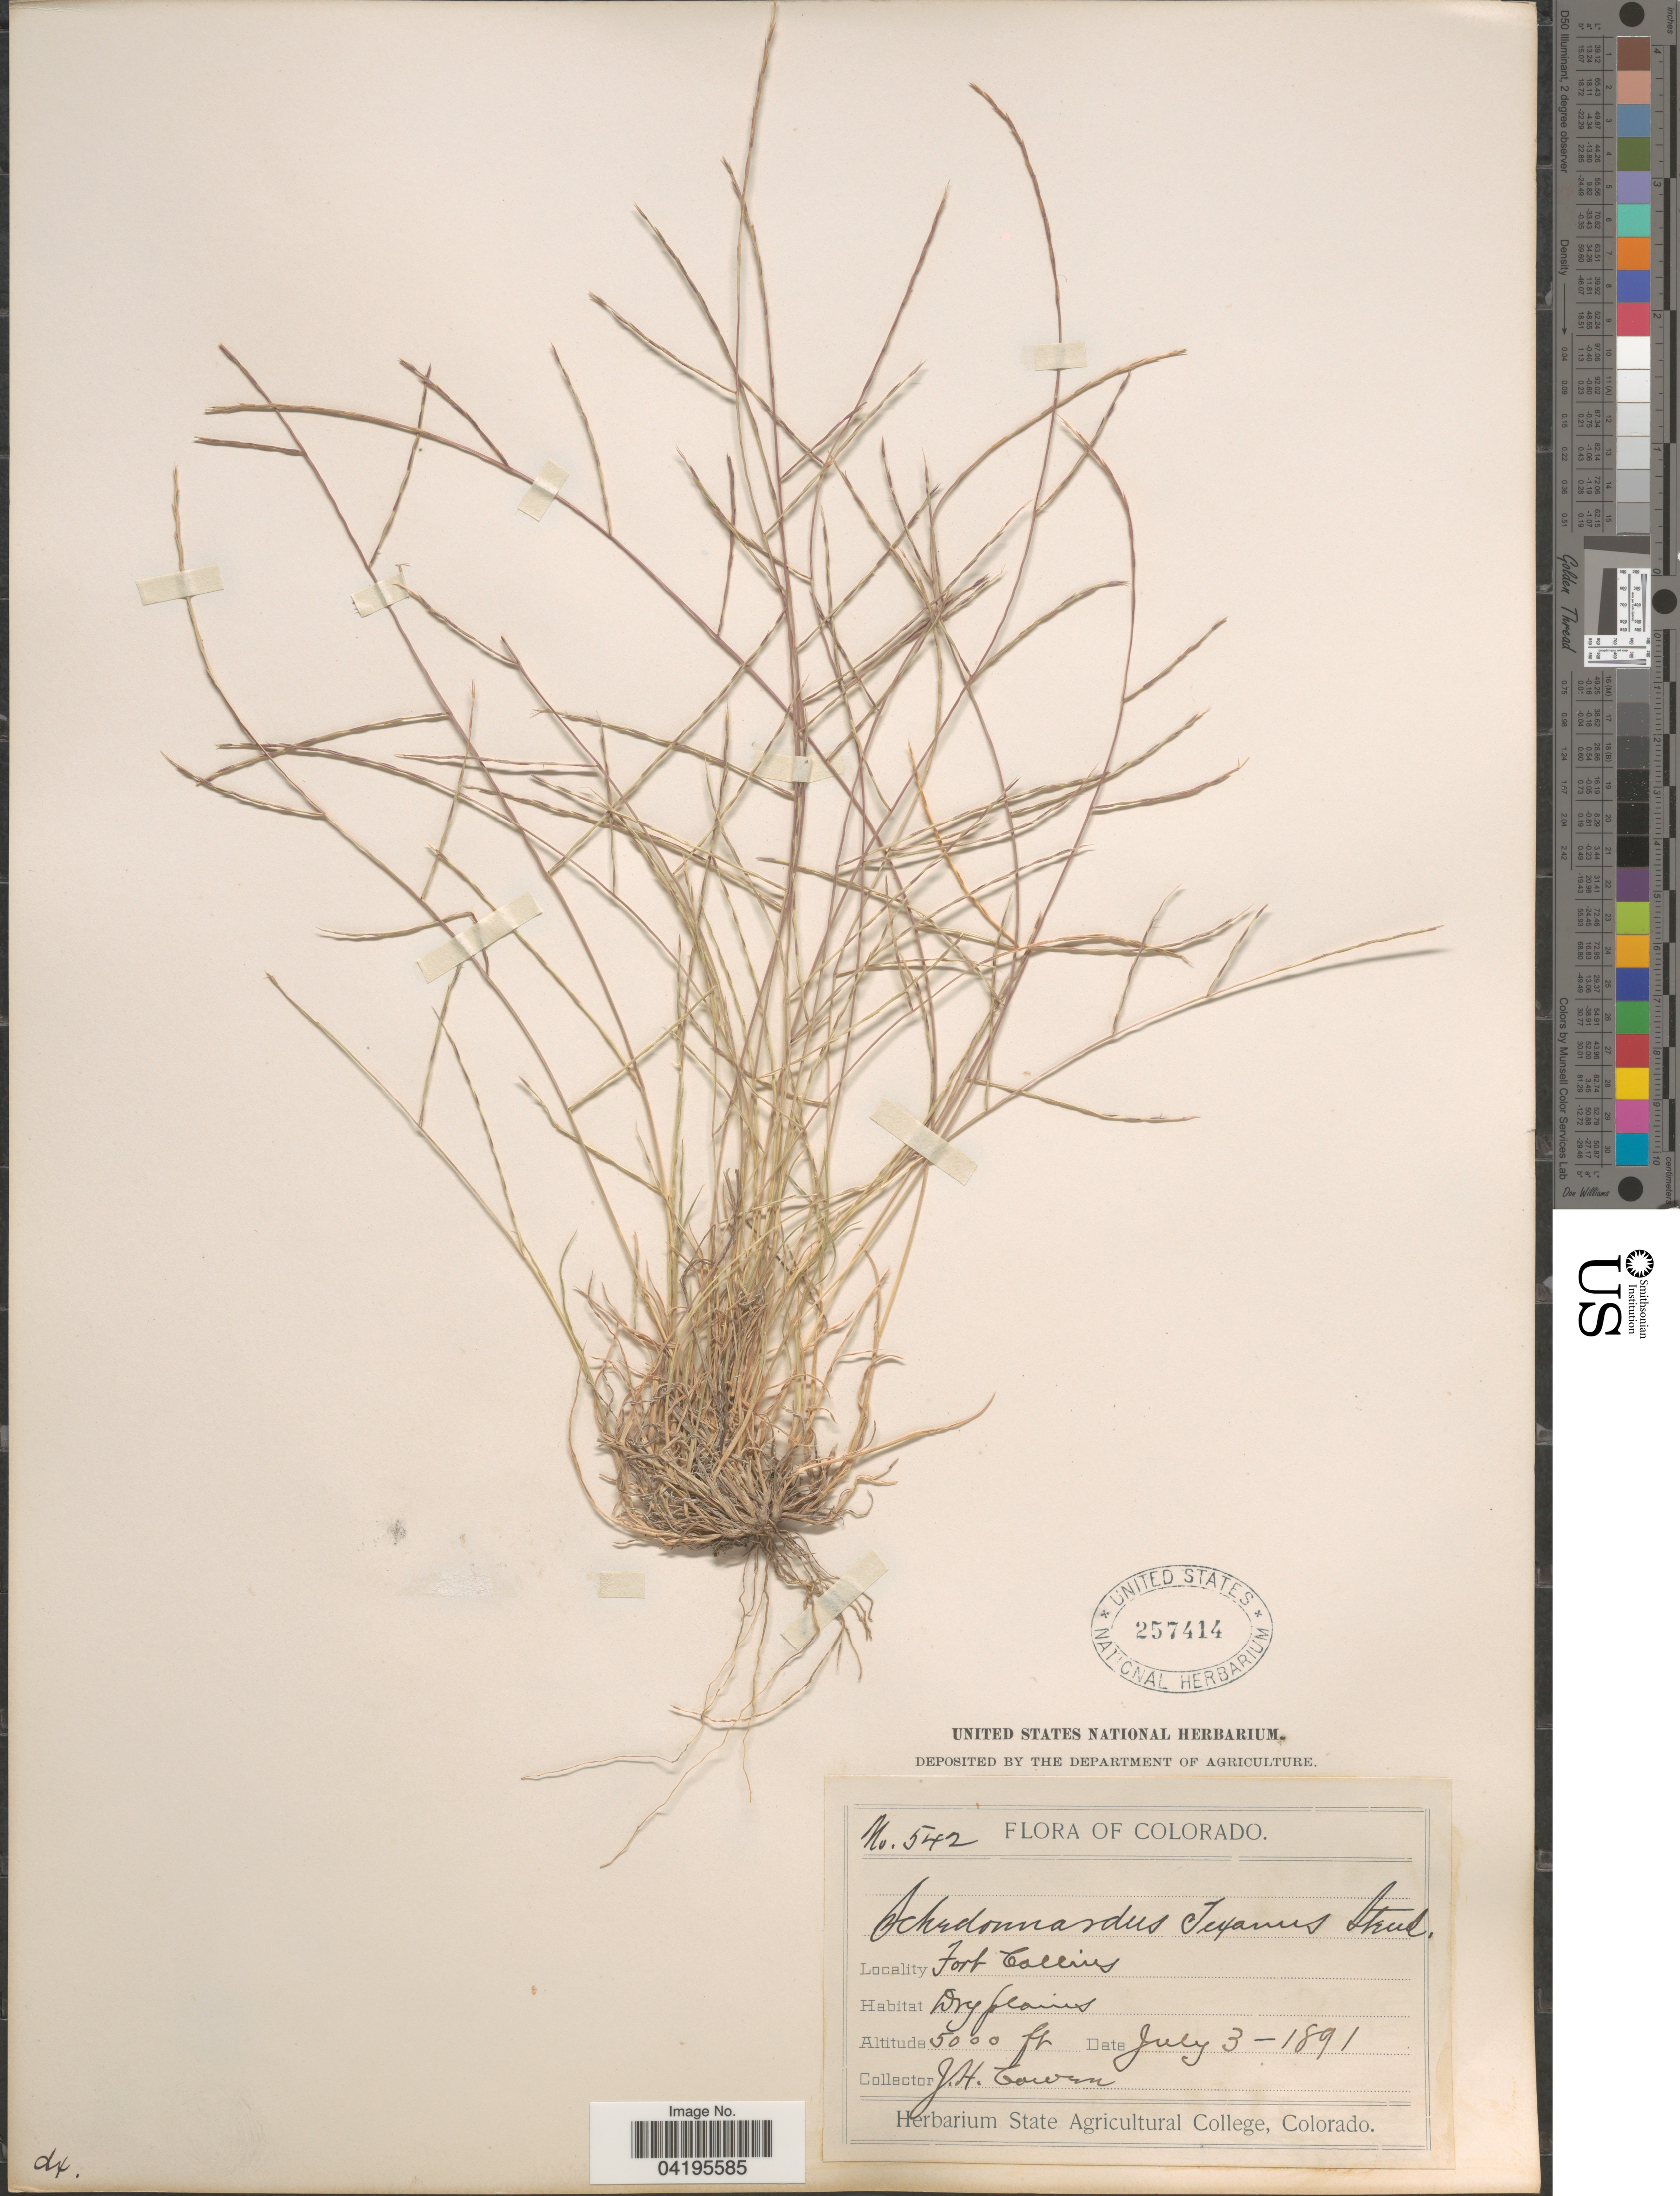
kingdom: Plantae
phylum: Tracheophyta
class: Liliopsida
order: Poales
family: Poaceae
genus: Muhlenbergia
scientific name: Muhlenbergia paniculata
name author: (Nutt.) Columbus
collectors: J. H. Cowen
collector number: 542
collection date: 1891-07-03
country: United States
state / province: Colorado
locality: Fort Collins.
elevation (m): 1524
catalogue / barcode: US 257414